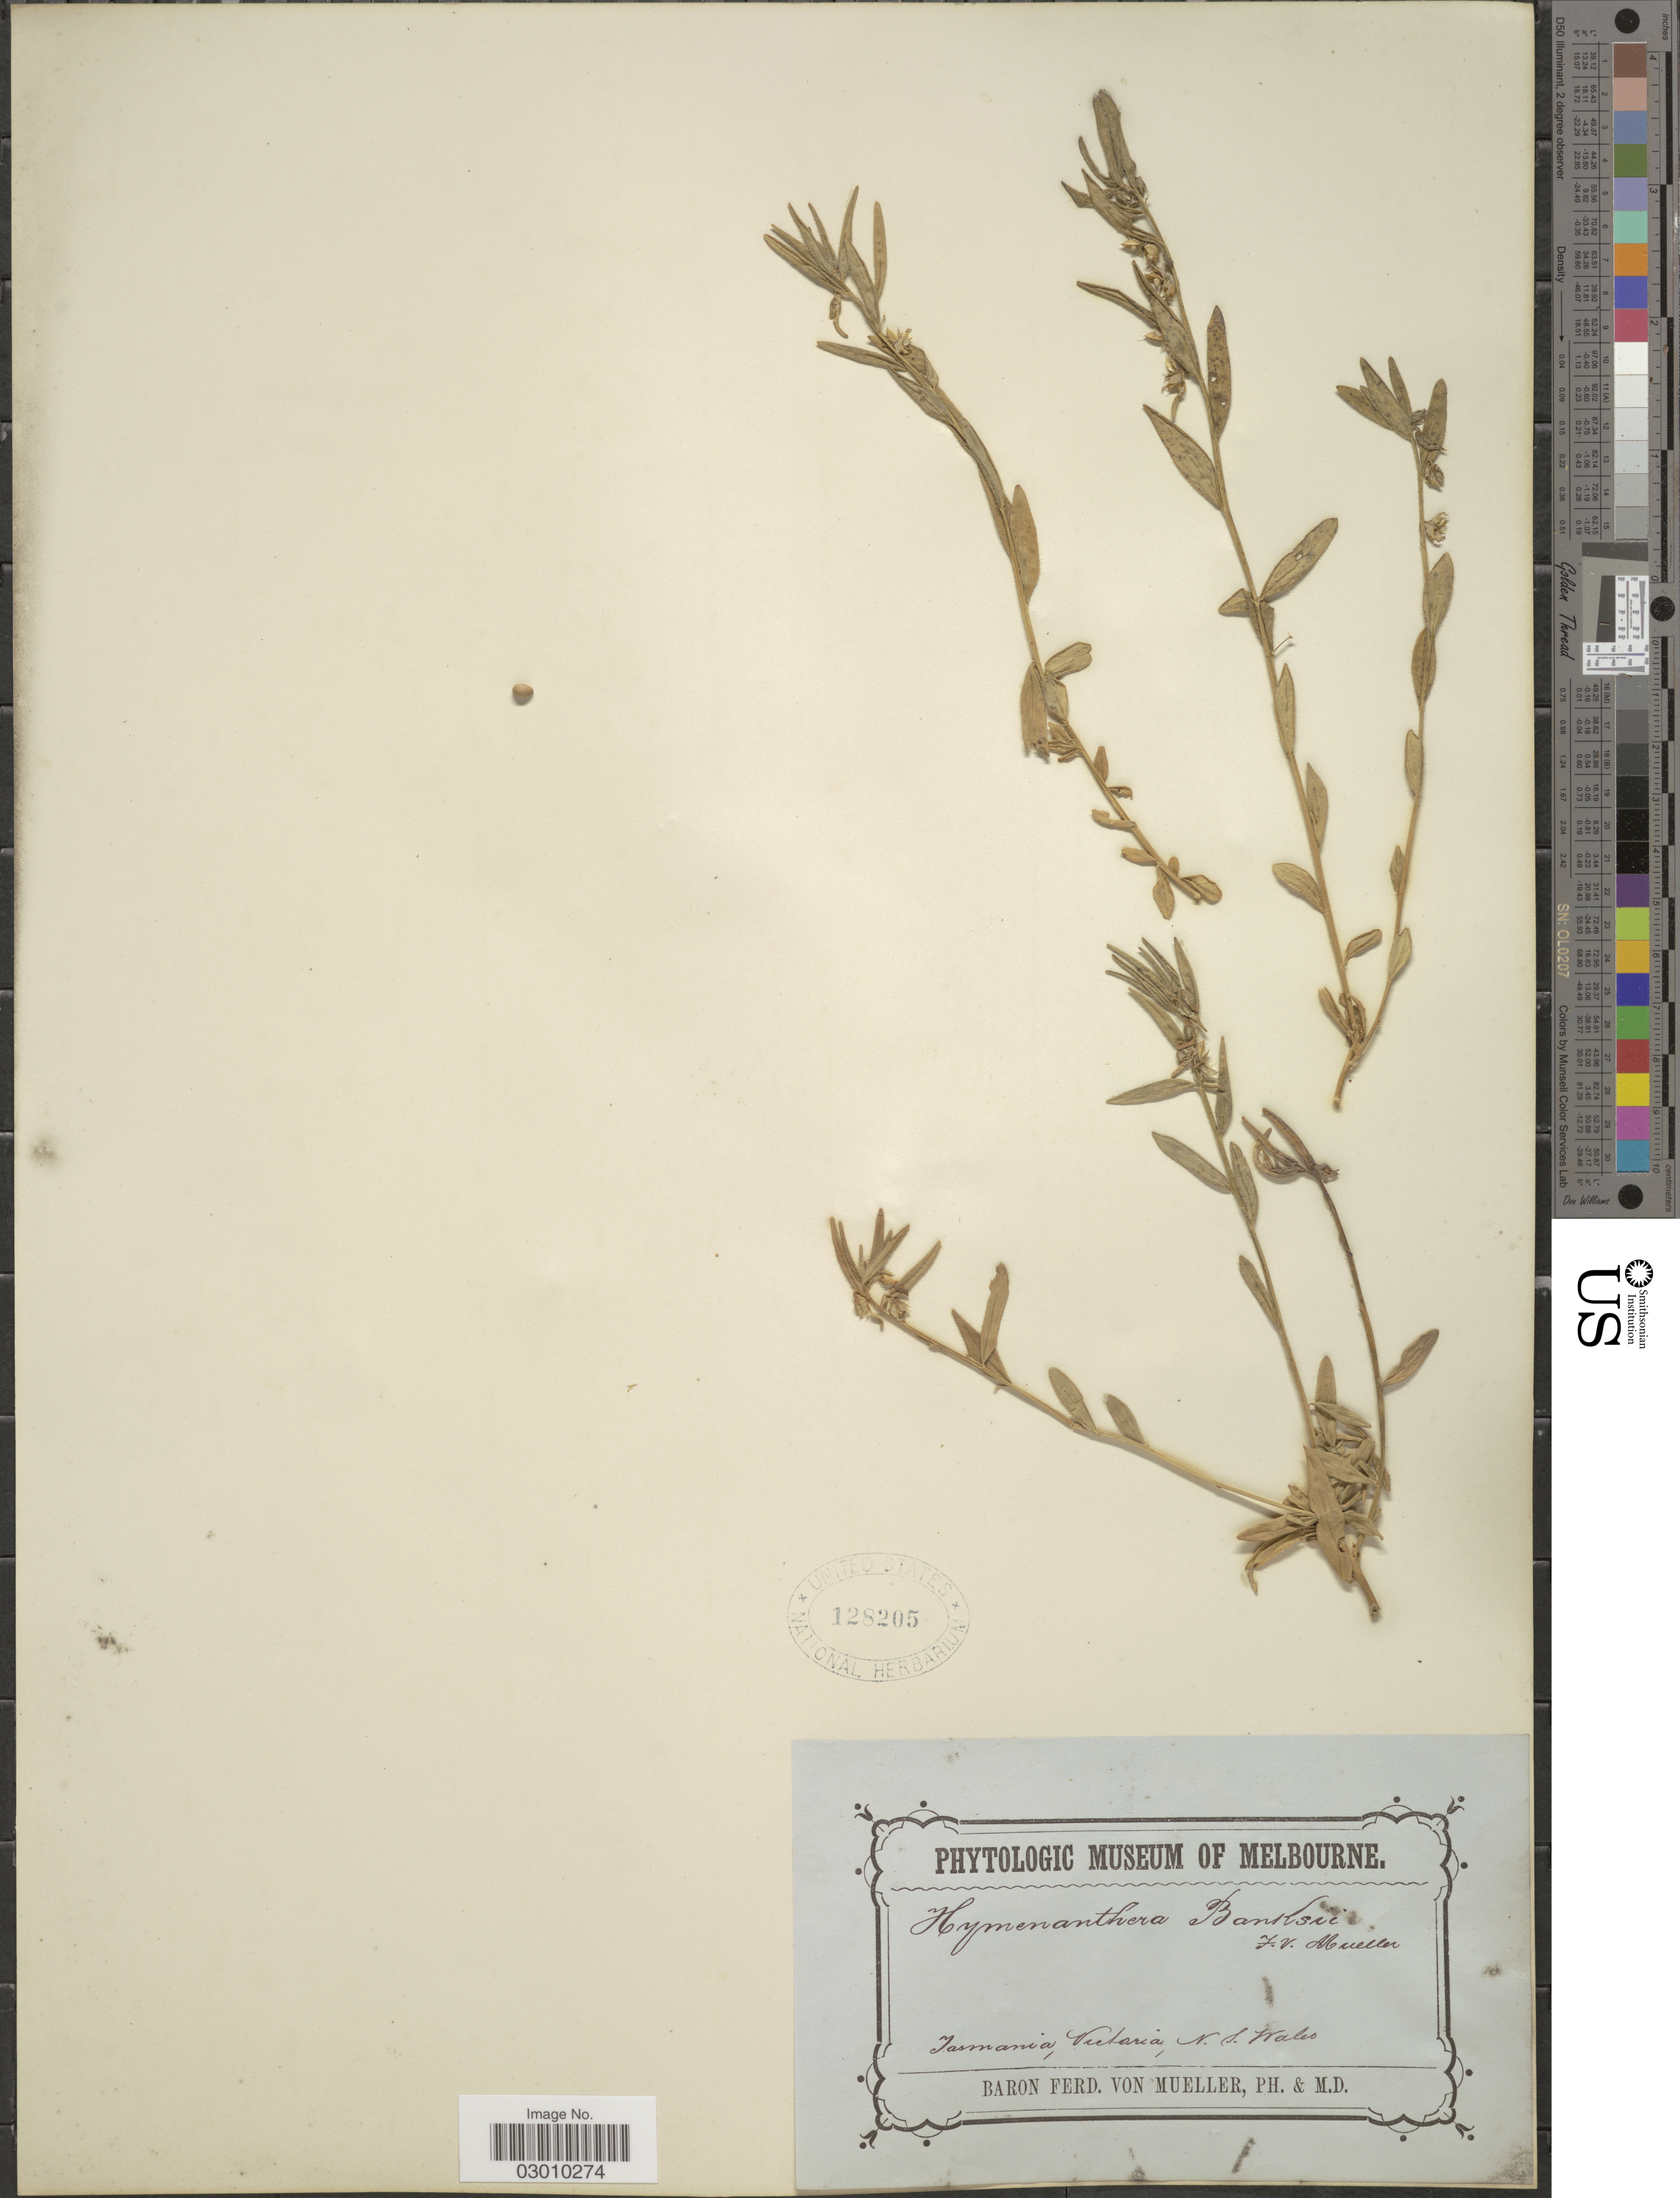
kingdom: Plantae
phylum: Tracheophyta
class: Magnoliopsida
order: Malpighiales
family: Violaceae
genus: Melicytus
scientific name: Melicytus dentatus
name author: (R. Br. ex DC.) Molloy & Mabb.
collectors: F. von Mueller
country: Australia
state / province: New South Wales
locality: Tasmania, Victoria, N. S. Wales.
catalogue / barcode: US 128205